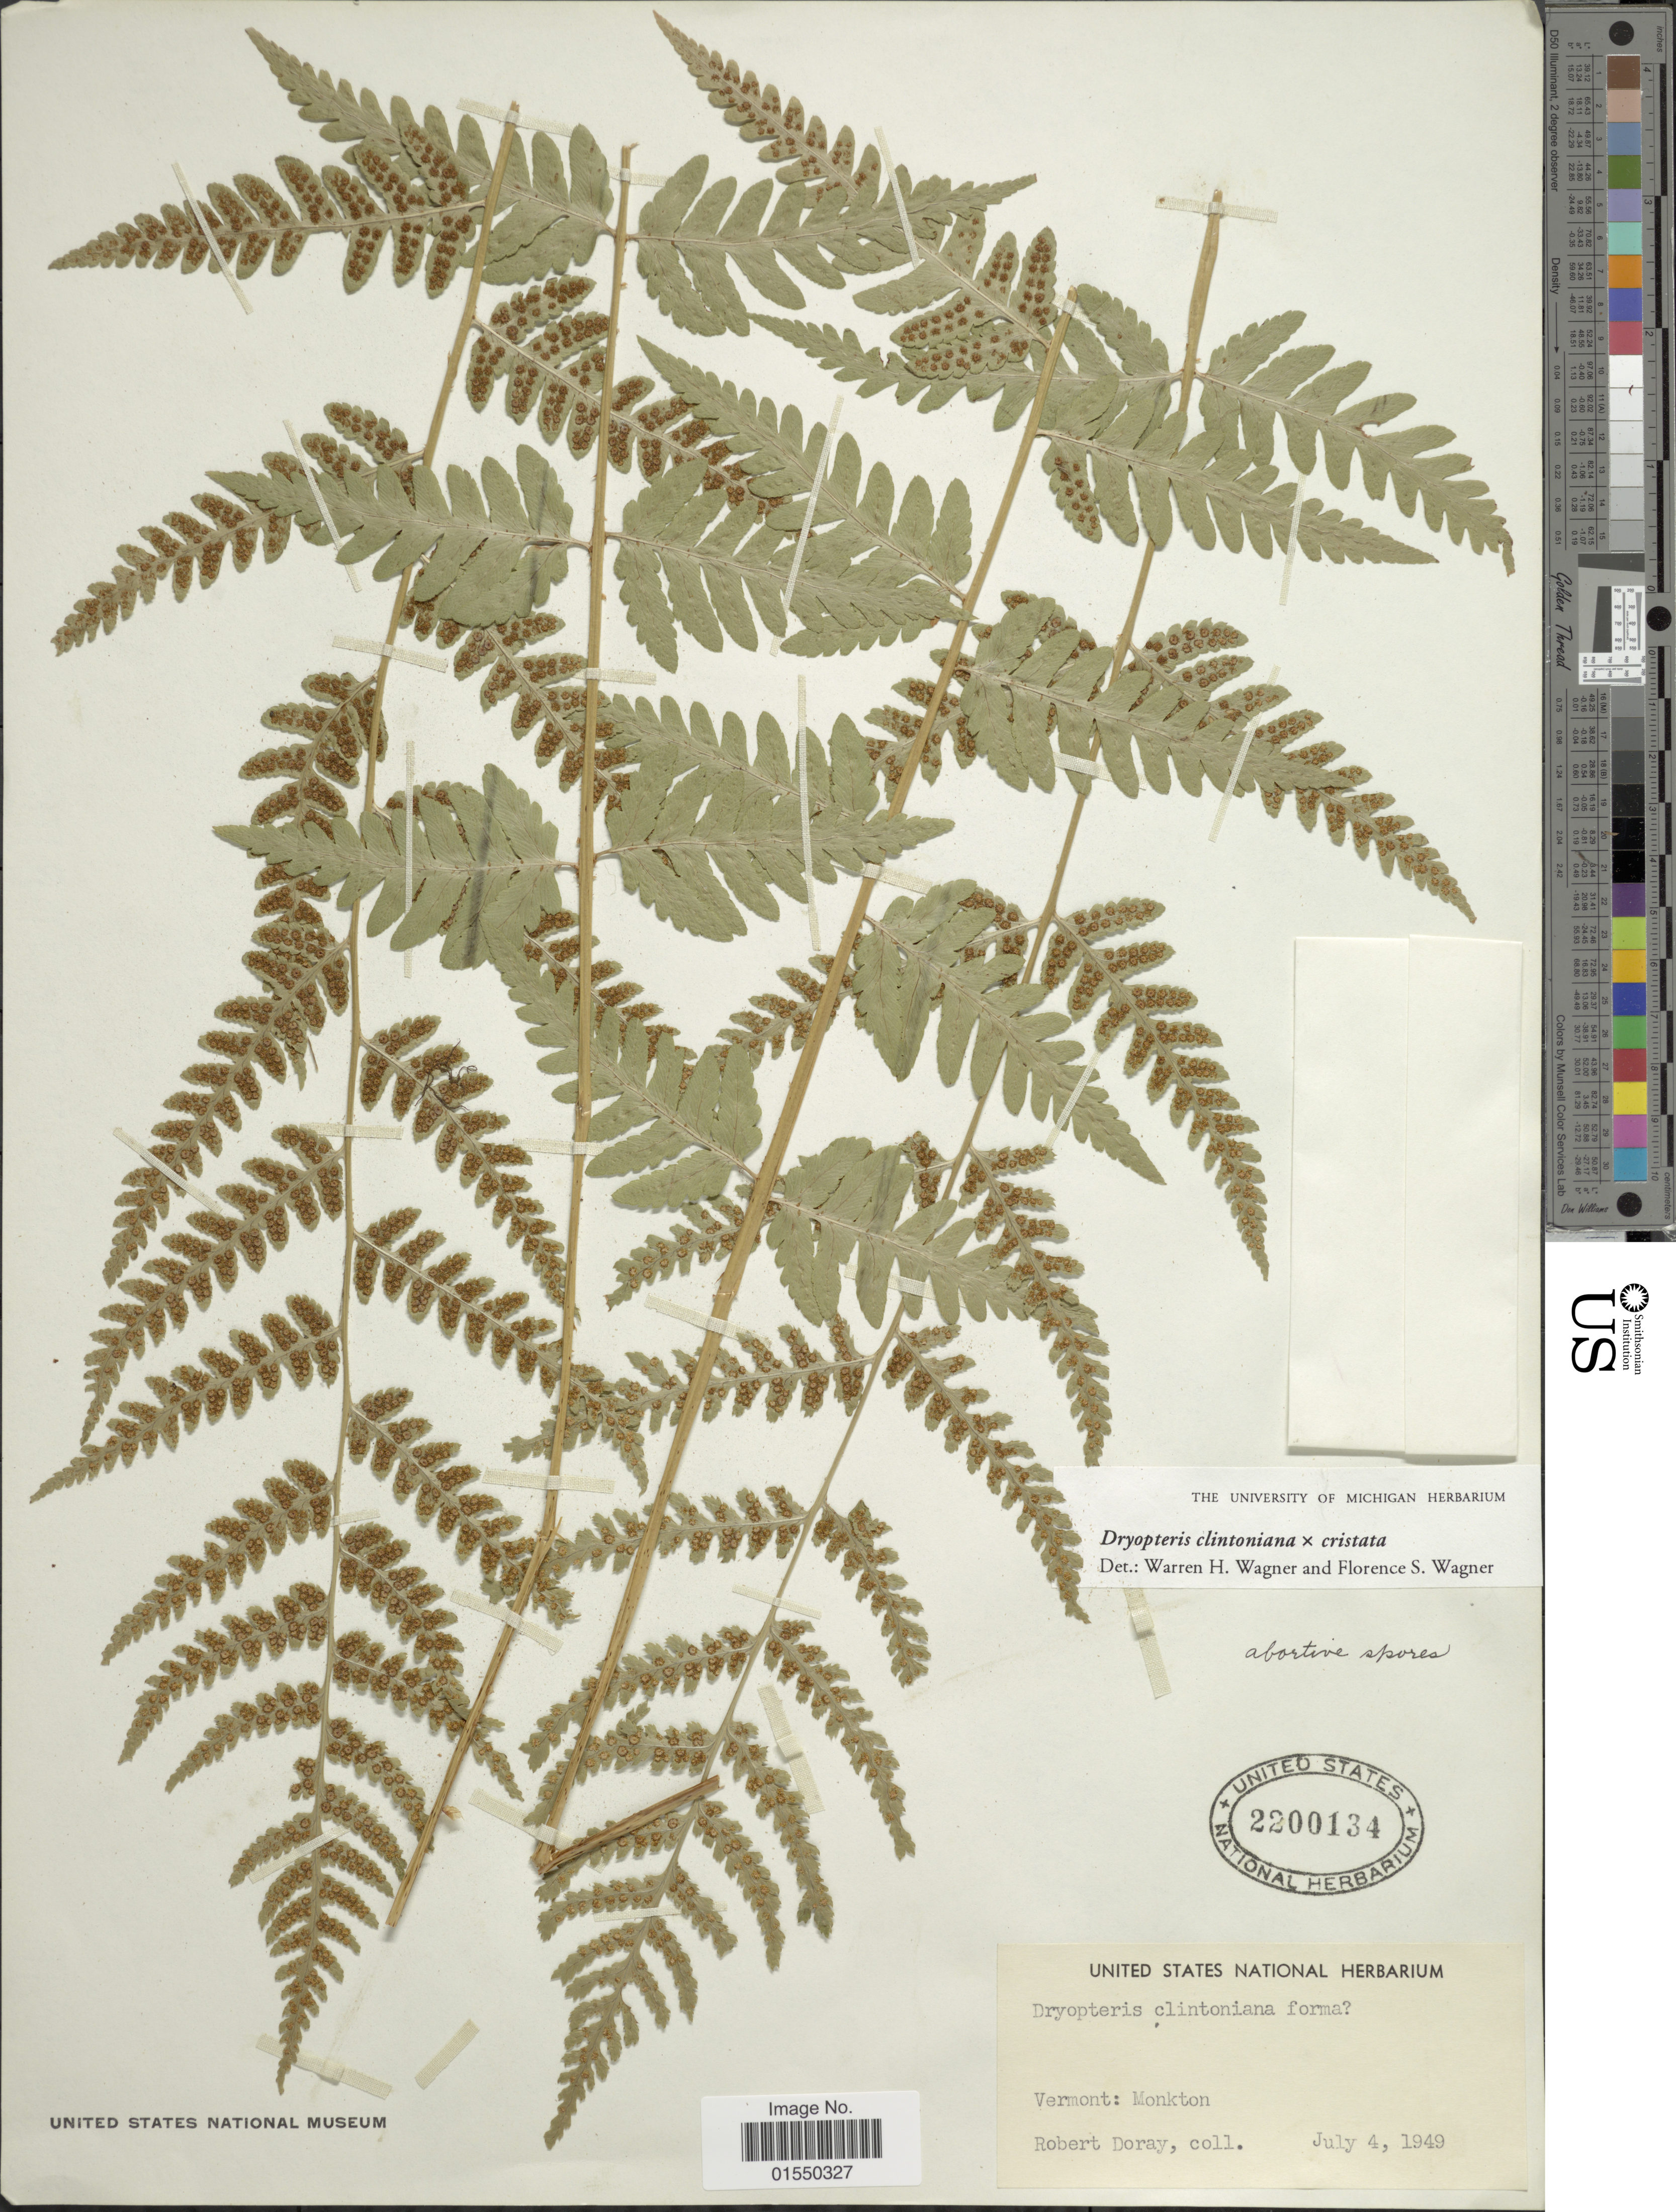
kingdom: Plantae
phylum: Tracheophyta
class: Polypodiopsida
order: Polypodiales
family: Dryopteridaceae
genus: Dryopteris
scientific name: Dryopteris clintoniana x D. cristata (L.) A. Gray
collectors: R. Doray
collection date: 1949-07-04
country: United States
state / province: Vermont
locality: Vermont: Monkton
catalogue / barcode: US 2200134